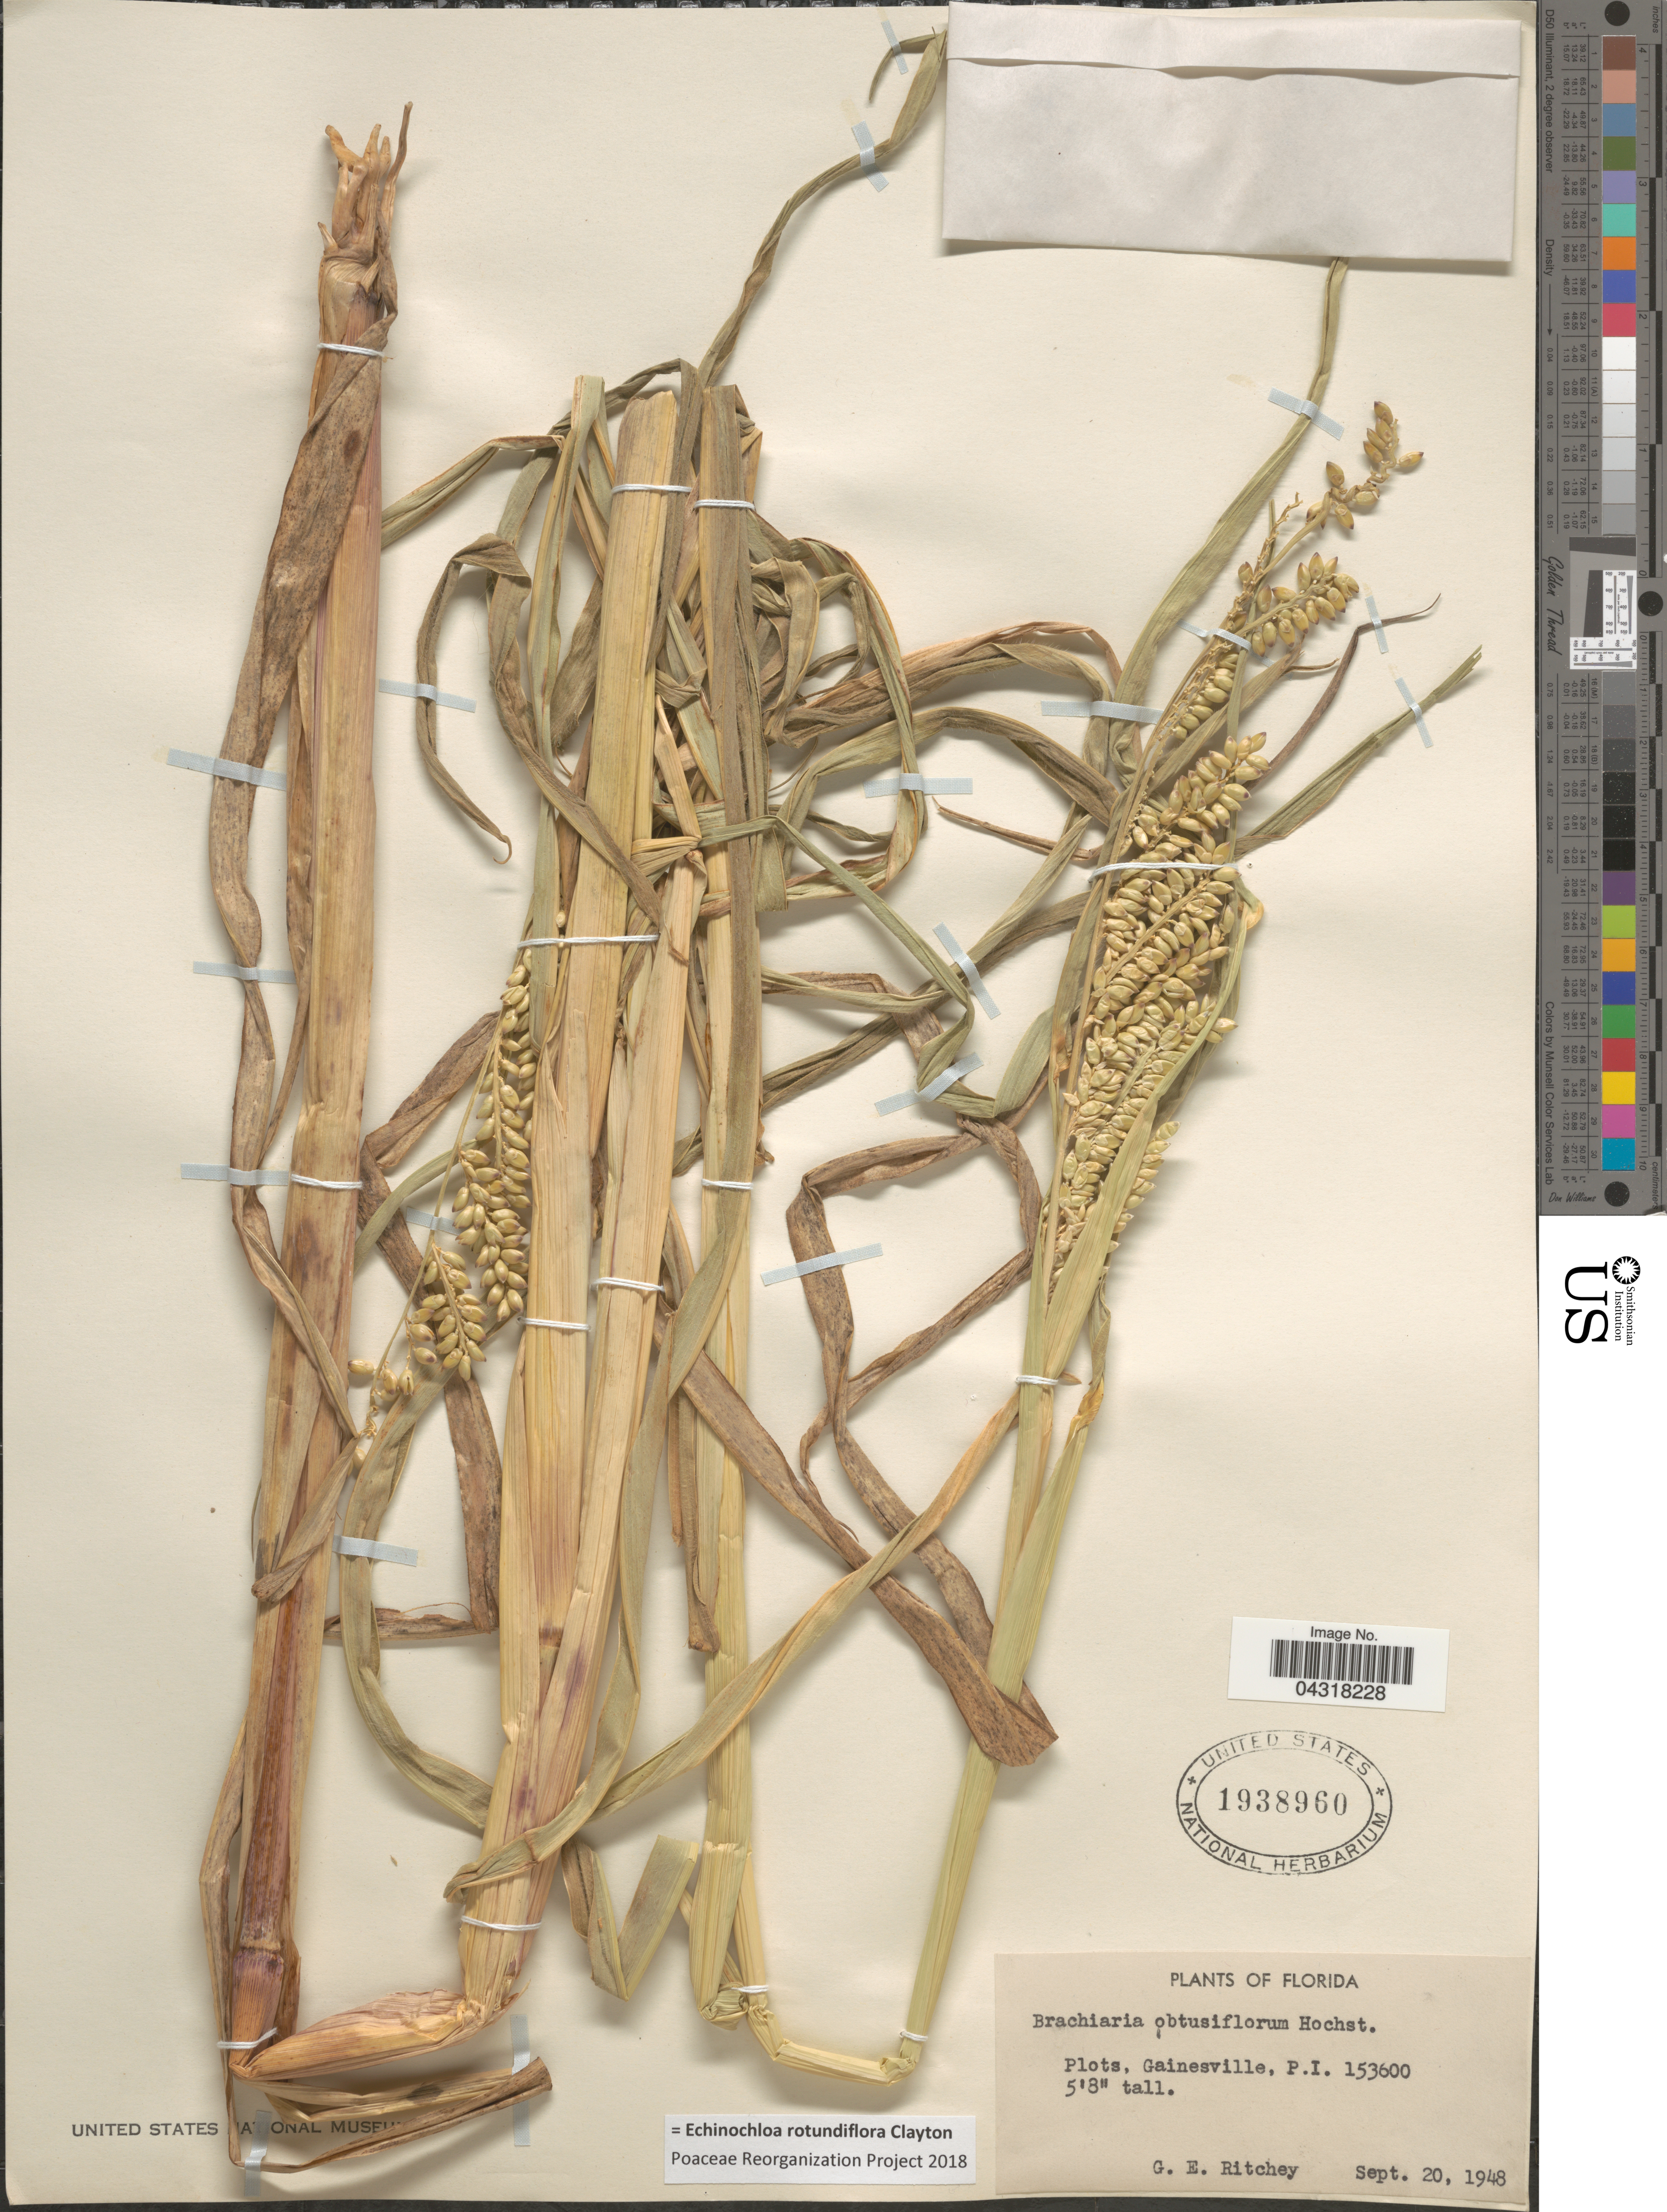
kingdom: Plantae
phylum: Tracheophyta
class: Liliopsida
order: Poales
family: Poaceae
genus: Echinochloa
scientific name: Echinochloa rotundiflora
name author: Clayton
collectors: G. Ritchey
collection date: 1948-09-20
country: United States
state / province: Florida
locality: Plots, Gainesville, P.I. 153600.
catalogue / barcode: US 1938960